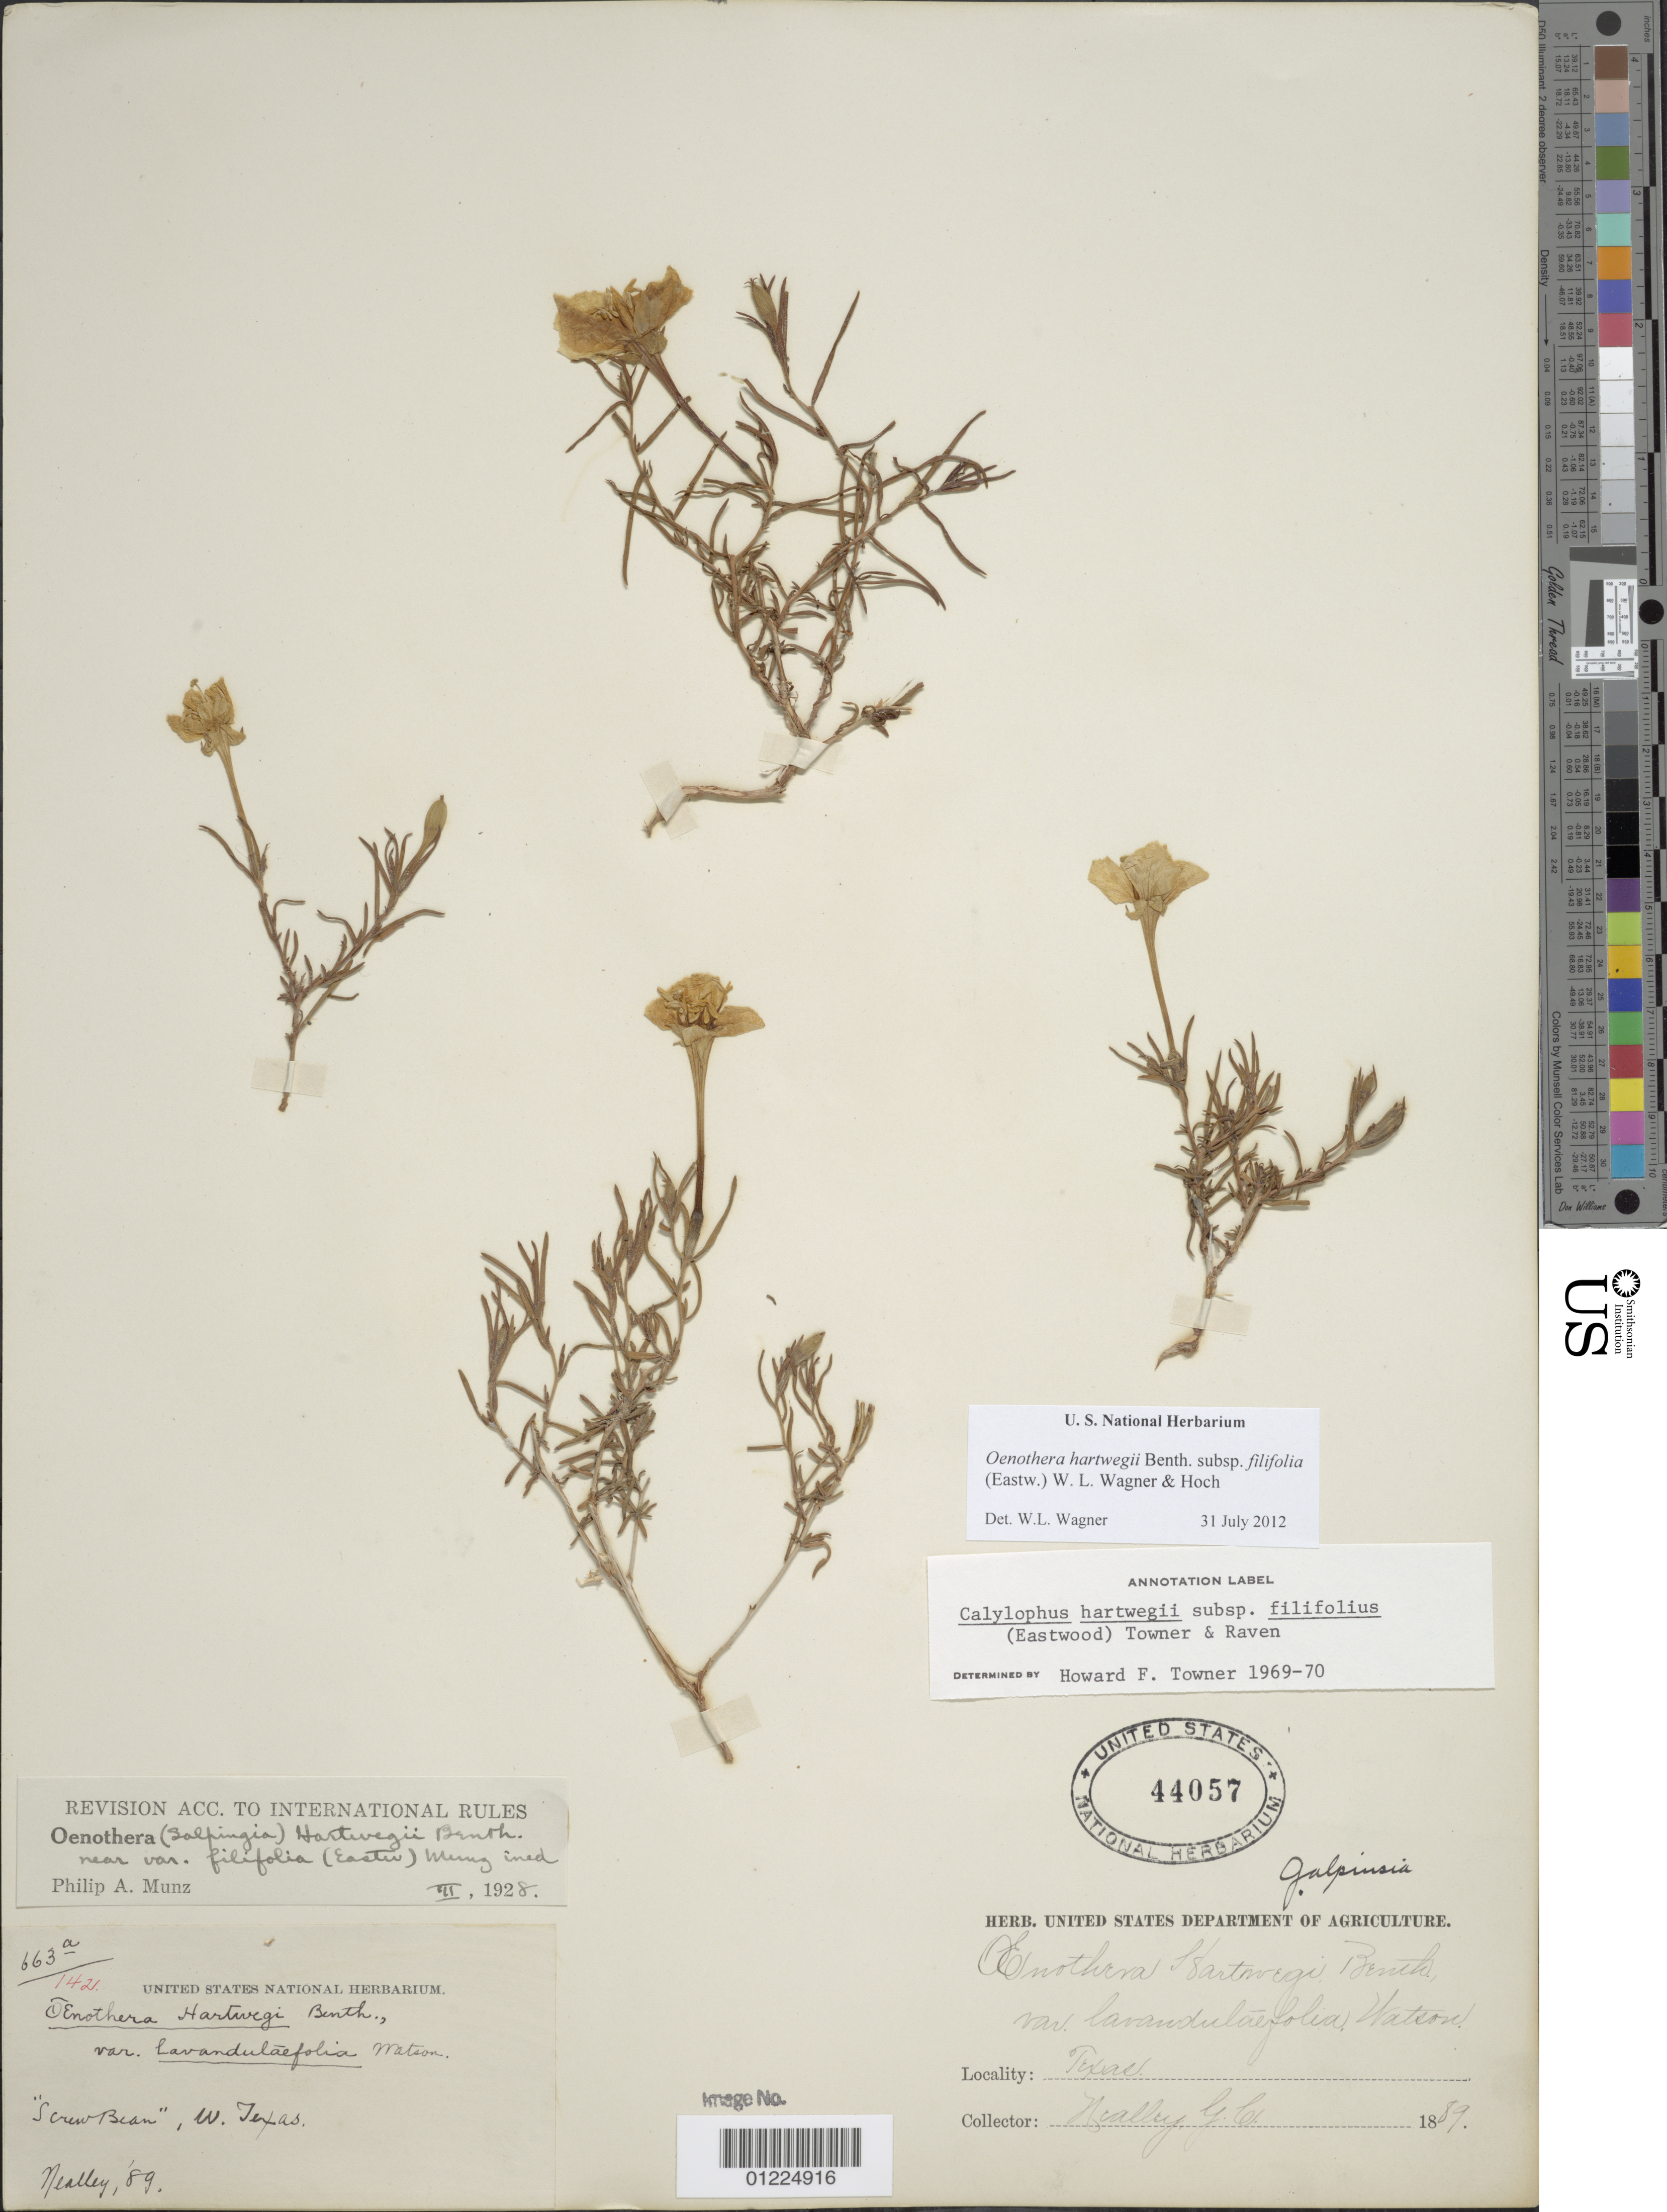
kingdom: Plantae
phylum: Tracheophyta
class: Magnoliopsida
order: Myrtales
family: Onagraceae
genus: Oenothera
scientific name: Oenothera hartwegii subsp. filifolia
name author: (Eastw.) W.L. Wagner & Hoch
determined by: Wagner, W. L., (BOT), Smithsonian Institution - National Museum of Natural History (UNITED STATES)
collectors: G. C. Nealley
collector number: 663 a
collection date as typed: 1889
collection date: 1889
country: United States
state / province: Texas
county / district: Presidio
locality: Screw Bean.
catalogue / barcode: US 44057